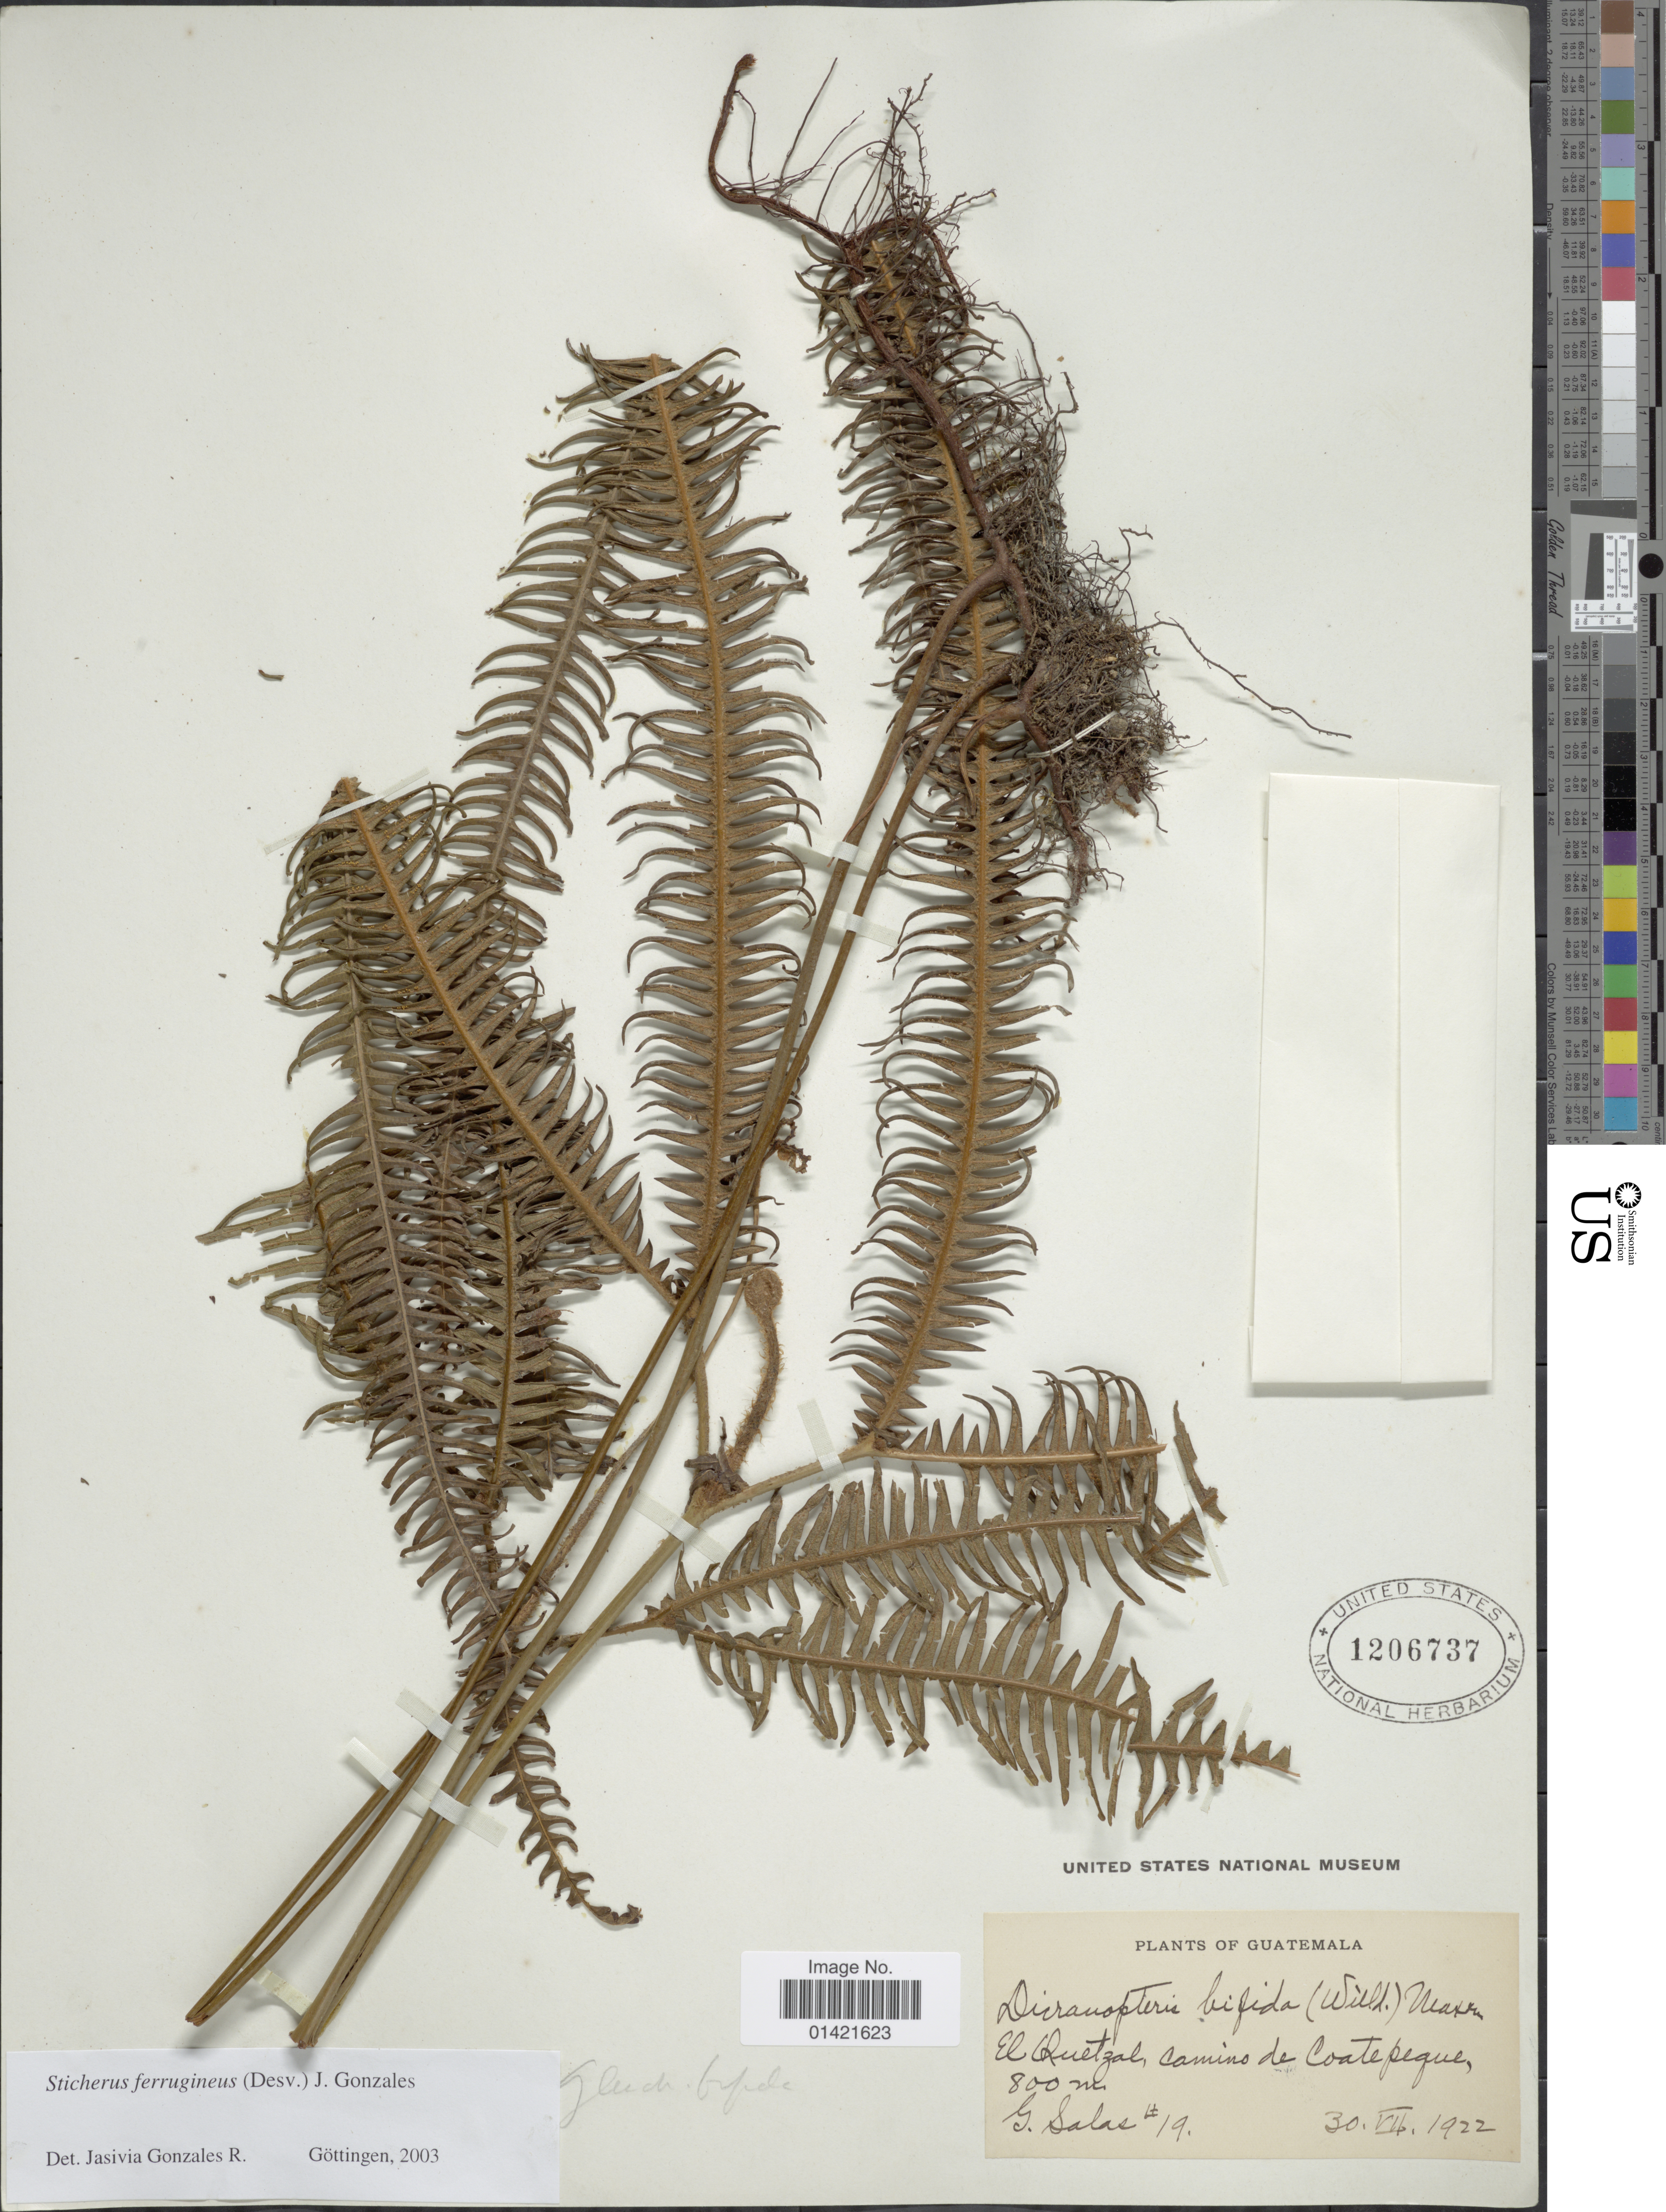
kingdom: Plantae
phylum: Tracheophyta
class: Polypodiopsida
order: Gleicheniales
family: Gleicheniaceae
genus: Sticherus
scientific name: Sticherus ferrugineus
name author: (Desv.) J. Gonzales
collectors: G. Salas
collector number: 19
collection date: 1922-07-30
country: Guatemala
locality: El Quetzal, camino de Coatepeque.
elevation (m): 800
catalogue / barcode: US 1206737